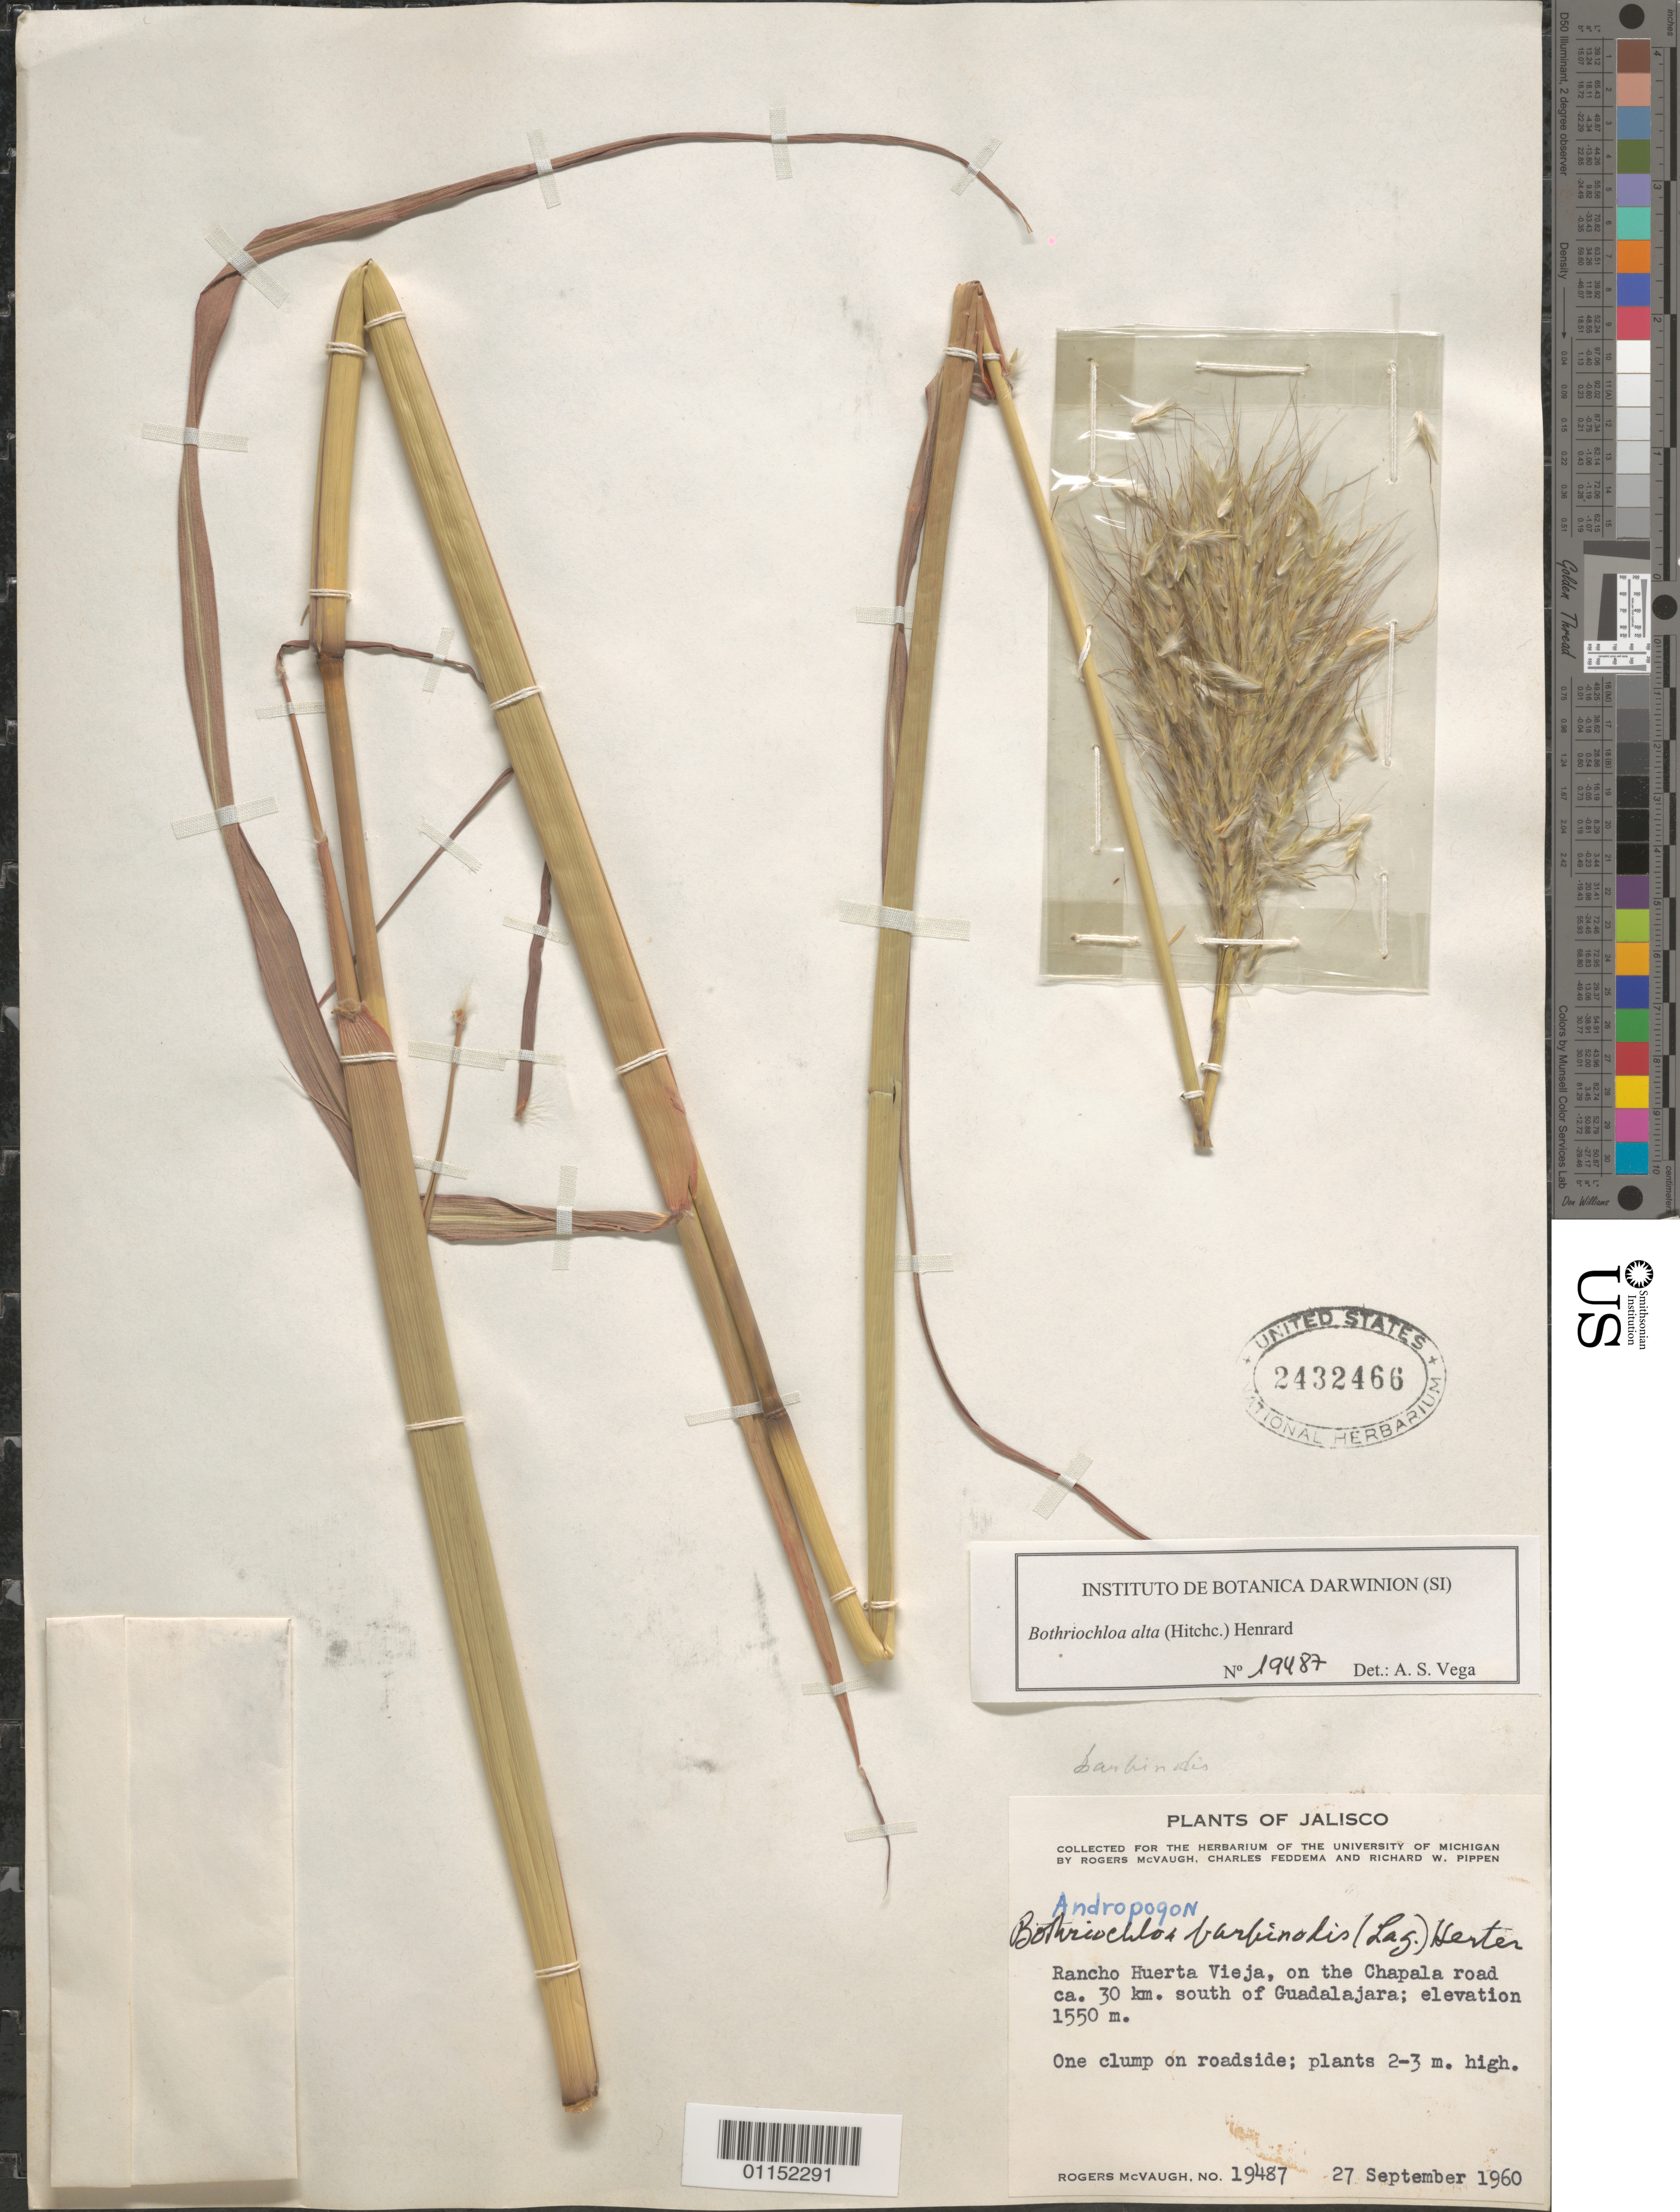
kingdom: Plantae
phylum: Tracheophyta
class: Liliopsida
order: Poales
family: Poaceae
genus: Bothriochloa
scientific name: Bothriochloa alta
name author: (Hitchc.) Henr.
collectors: R. McVaugh, C. Feddema & R. W. Pippen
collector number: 19487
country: Mexico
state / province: Jalisco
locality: Rancho Huerta Vieja, on the Chapala road, S of Guadalajara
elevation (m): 1550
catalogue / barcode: US 2432466